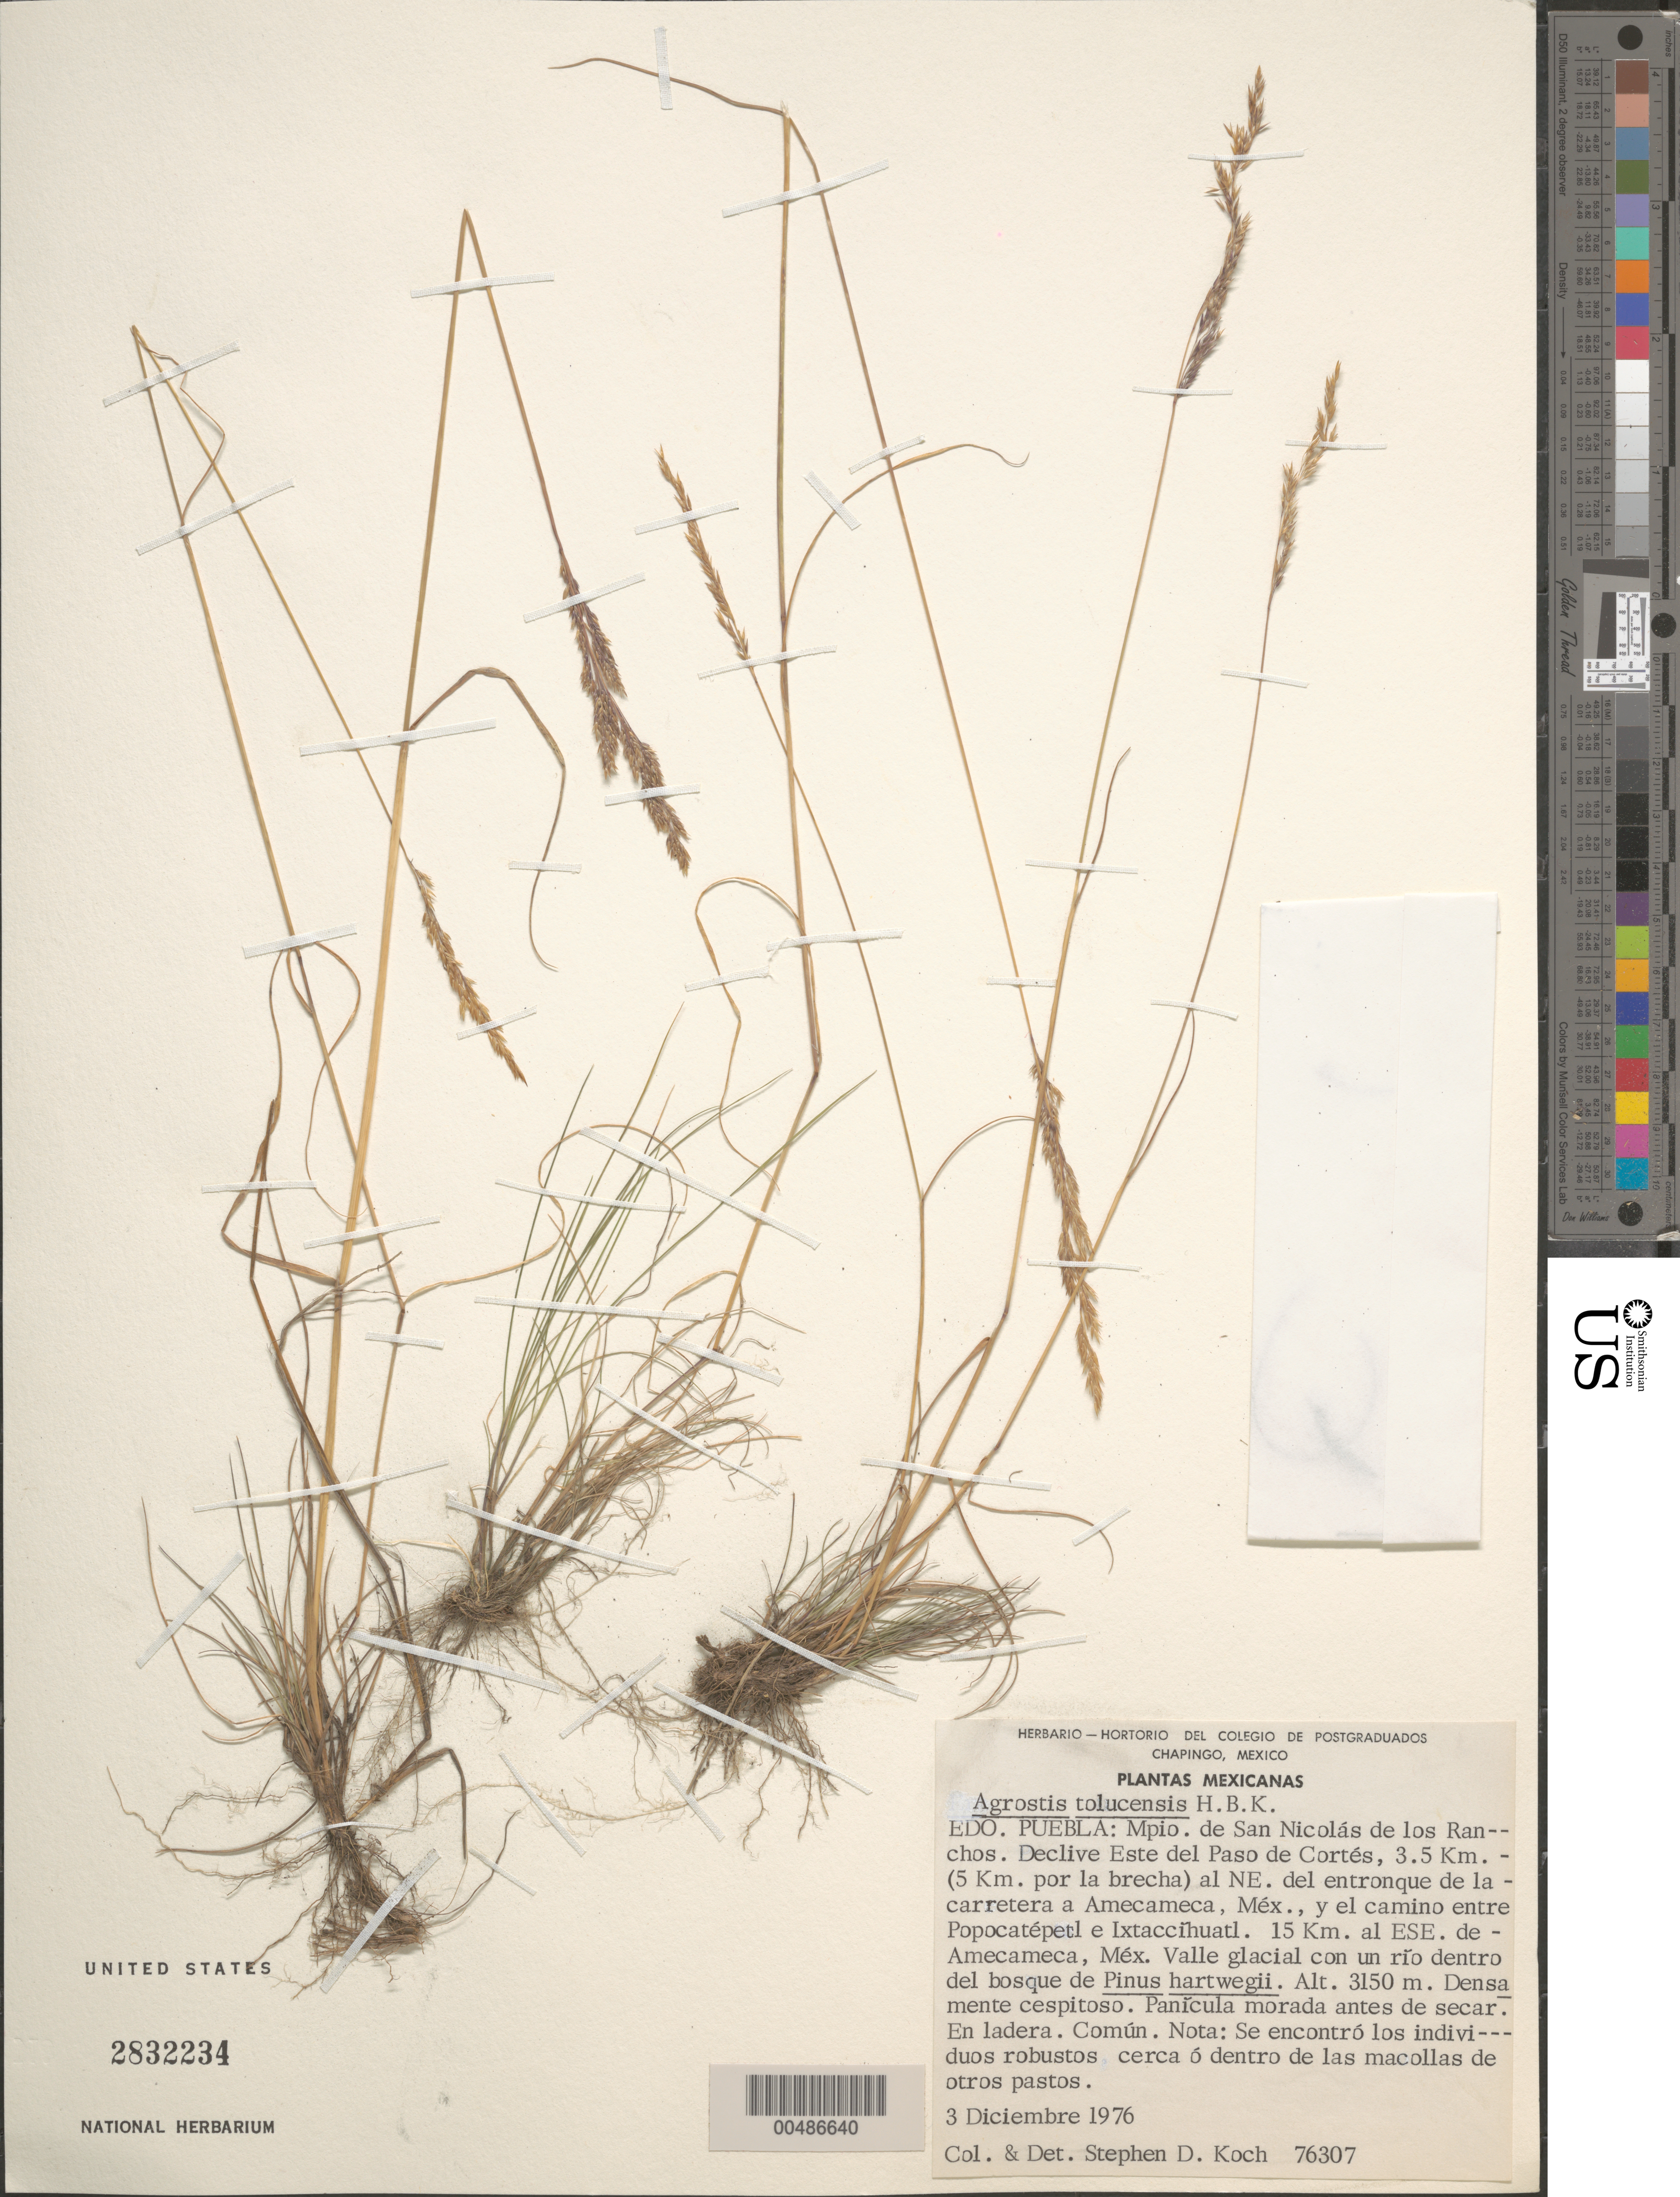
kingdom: Plantae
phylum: Tracheophyta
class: Liliopsida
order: Poales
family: Poaceae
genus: Agrostis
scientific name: Agrostis tolucensis Kunth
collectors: S. D. Koch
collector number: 76307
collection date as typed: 3 Dec 1976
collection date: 1976-12-03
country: Mexico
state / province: Puebla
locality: Mpio. de San Nicolás de los Ranchos. Declive E del Paso de Cortés, 3.5 km (5 km por la brecha) al NE del entronque de la carr...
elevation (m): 3150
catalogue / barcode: US 2832234